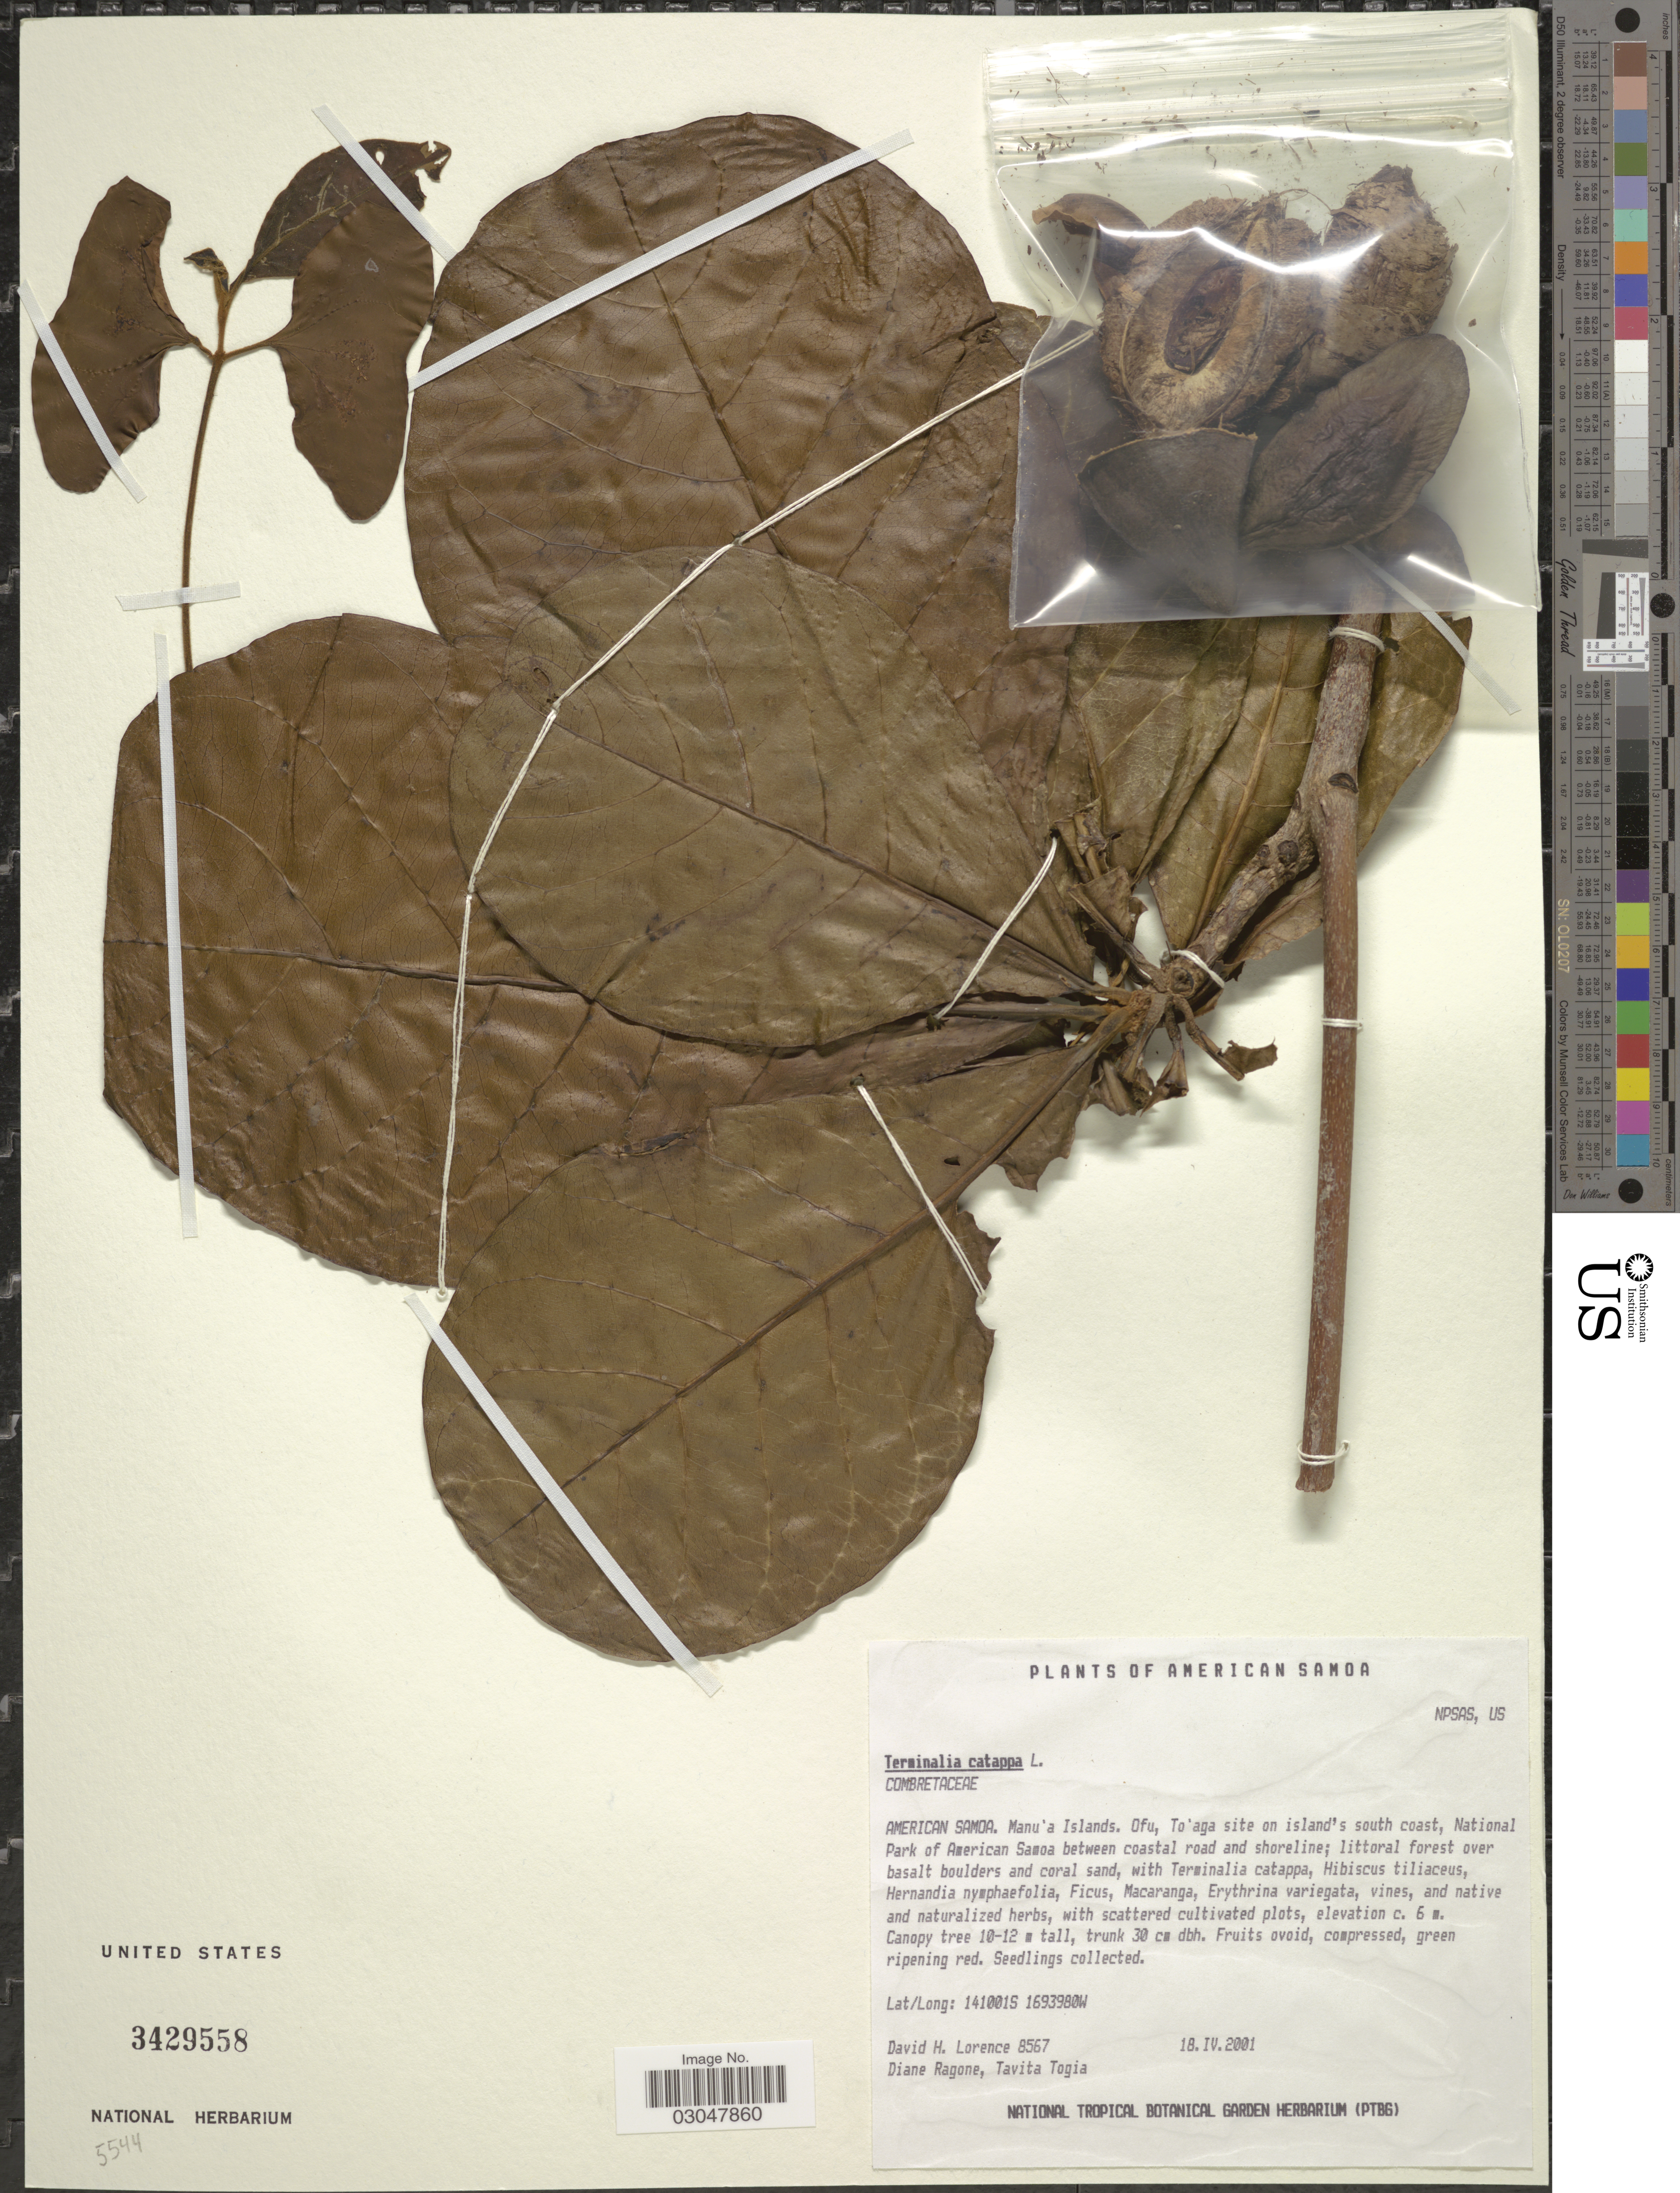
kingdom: Plantae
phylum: Tracheophyta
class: Magnoliopsida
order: Myrtales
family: Combretaceae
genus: Terminalia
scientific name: Terminalia catappa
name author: L.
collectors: D. Lorence, D. Ragone & T. Togia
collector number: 8567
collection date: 2001-04-18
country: American Samoa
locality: Manu'a Islands. Ofu, To'aga site on island's south coast, National Park of American Samoa between coastal road and shoreline.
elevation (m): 6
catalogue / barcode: US 3429558